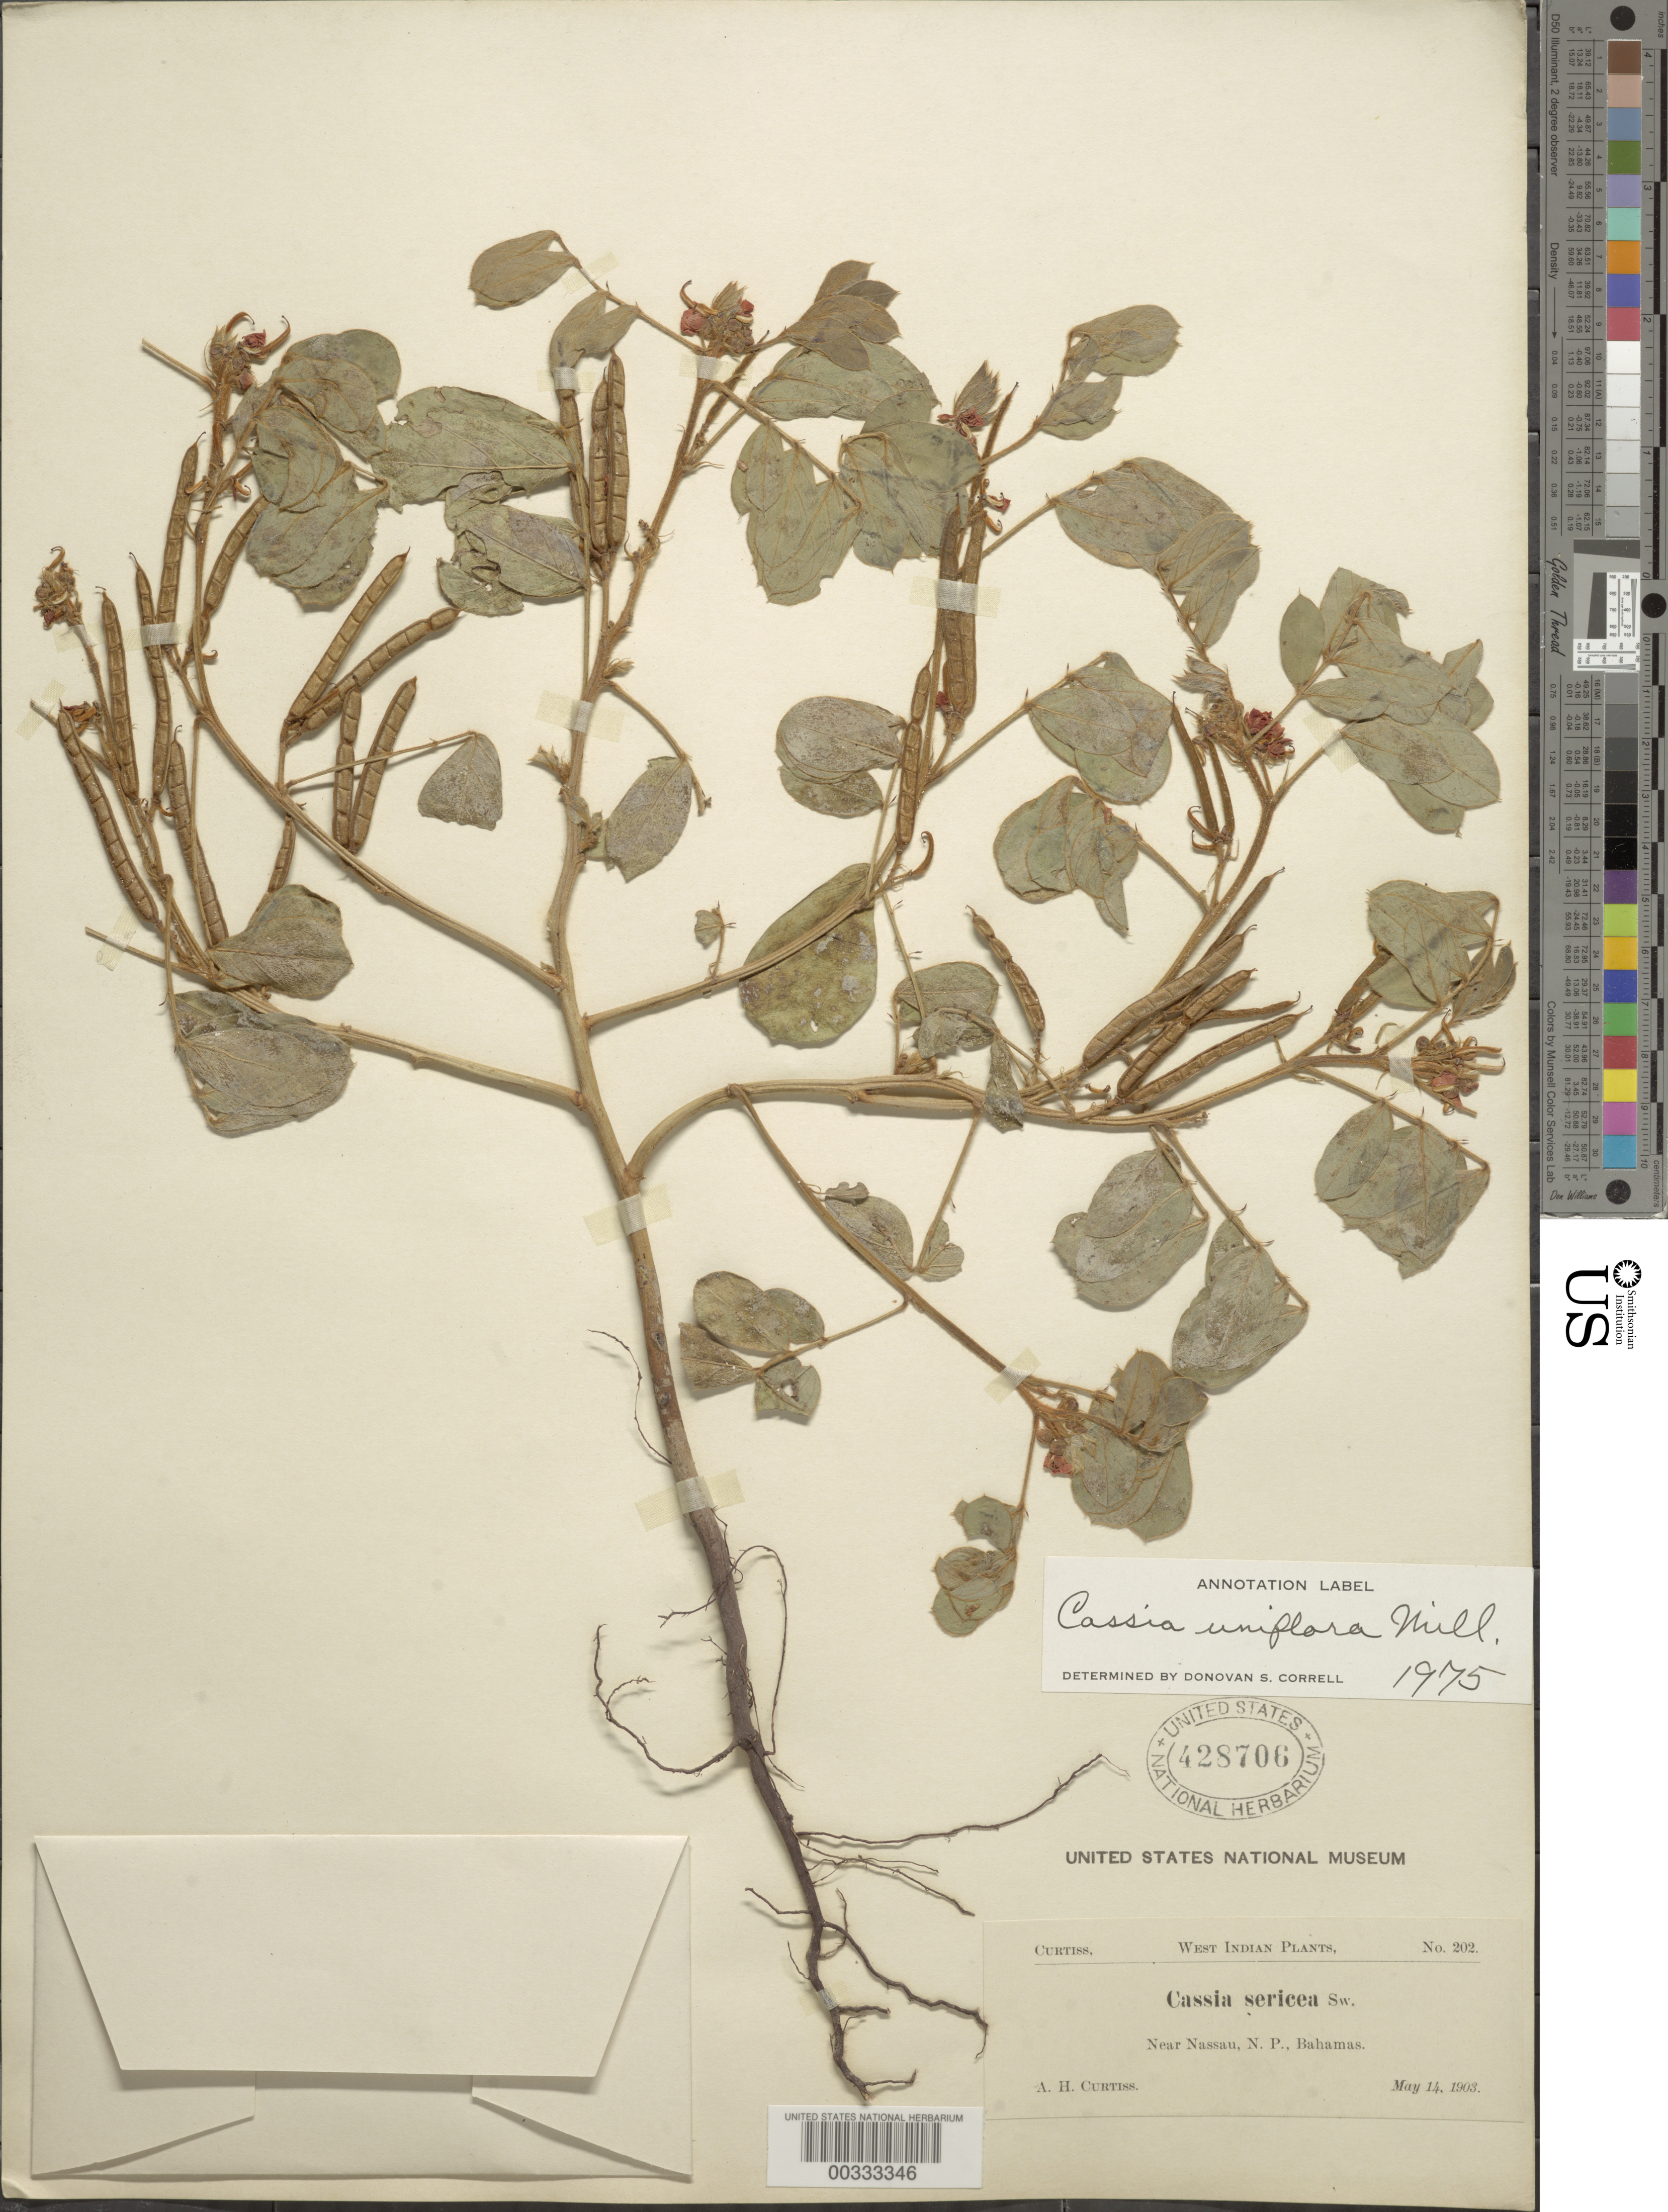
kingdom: Plantae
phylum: Tracheophyta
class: Magnoliopsida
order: Fabales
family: Fabaceae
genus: Senna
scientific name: Senna uniflora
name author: (Mill.) H.S. Irwin & Barneby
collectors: A. H. Curtiss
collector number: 202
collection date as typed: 14 May 1903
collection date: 1903-05-14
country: Bahamas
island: New Providence Island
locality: Near nassau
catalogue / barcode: US 428706